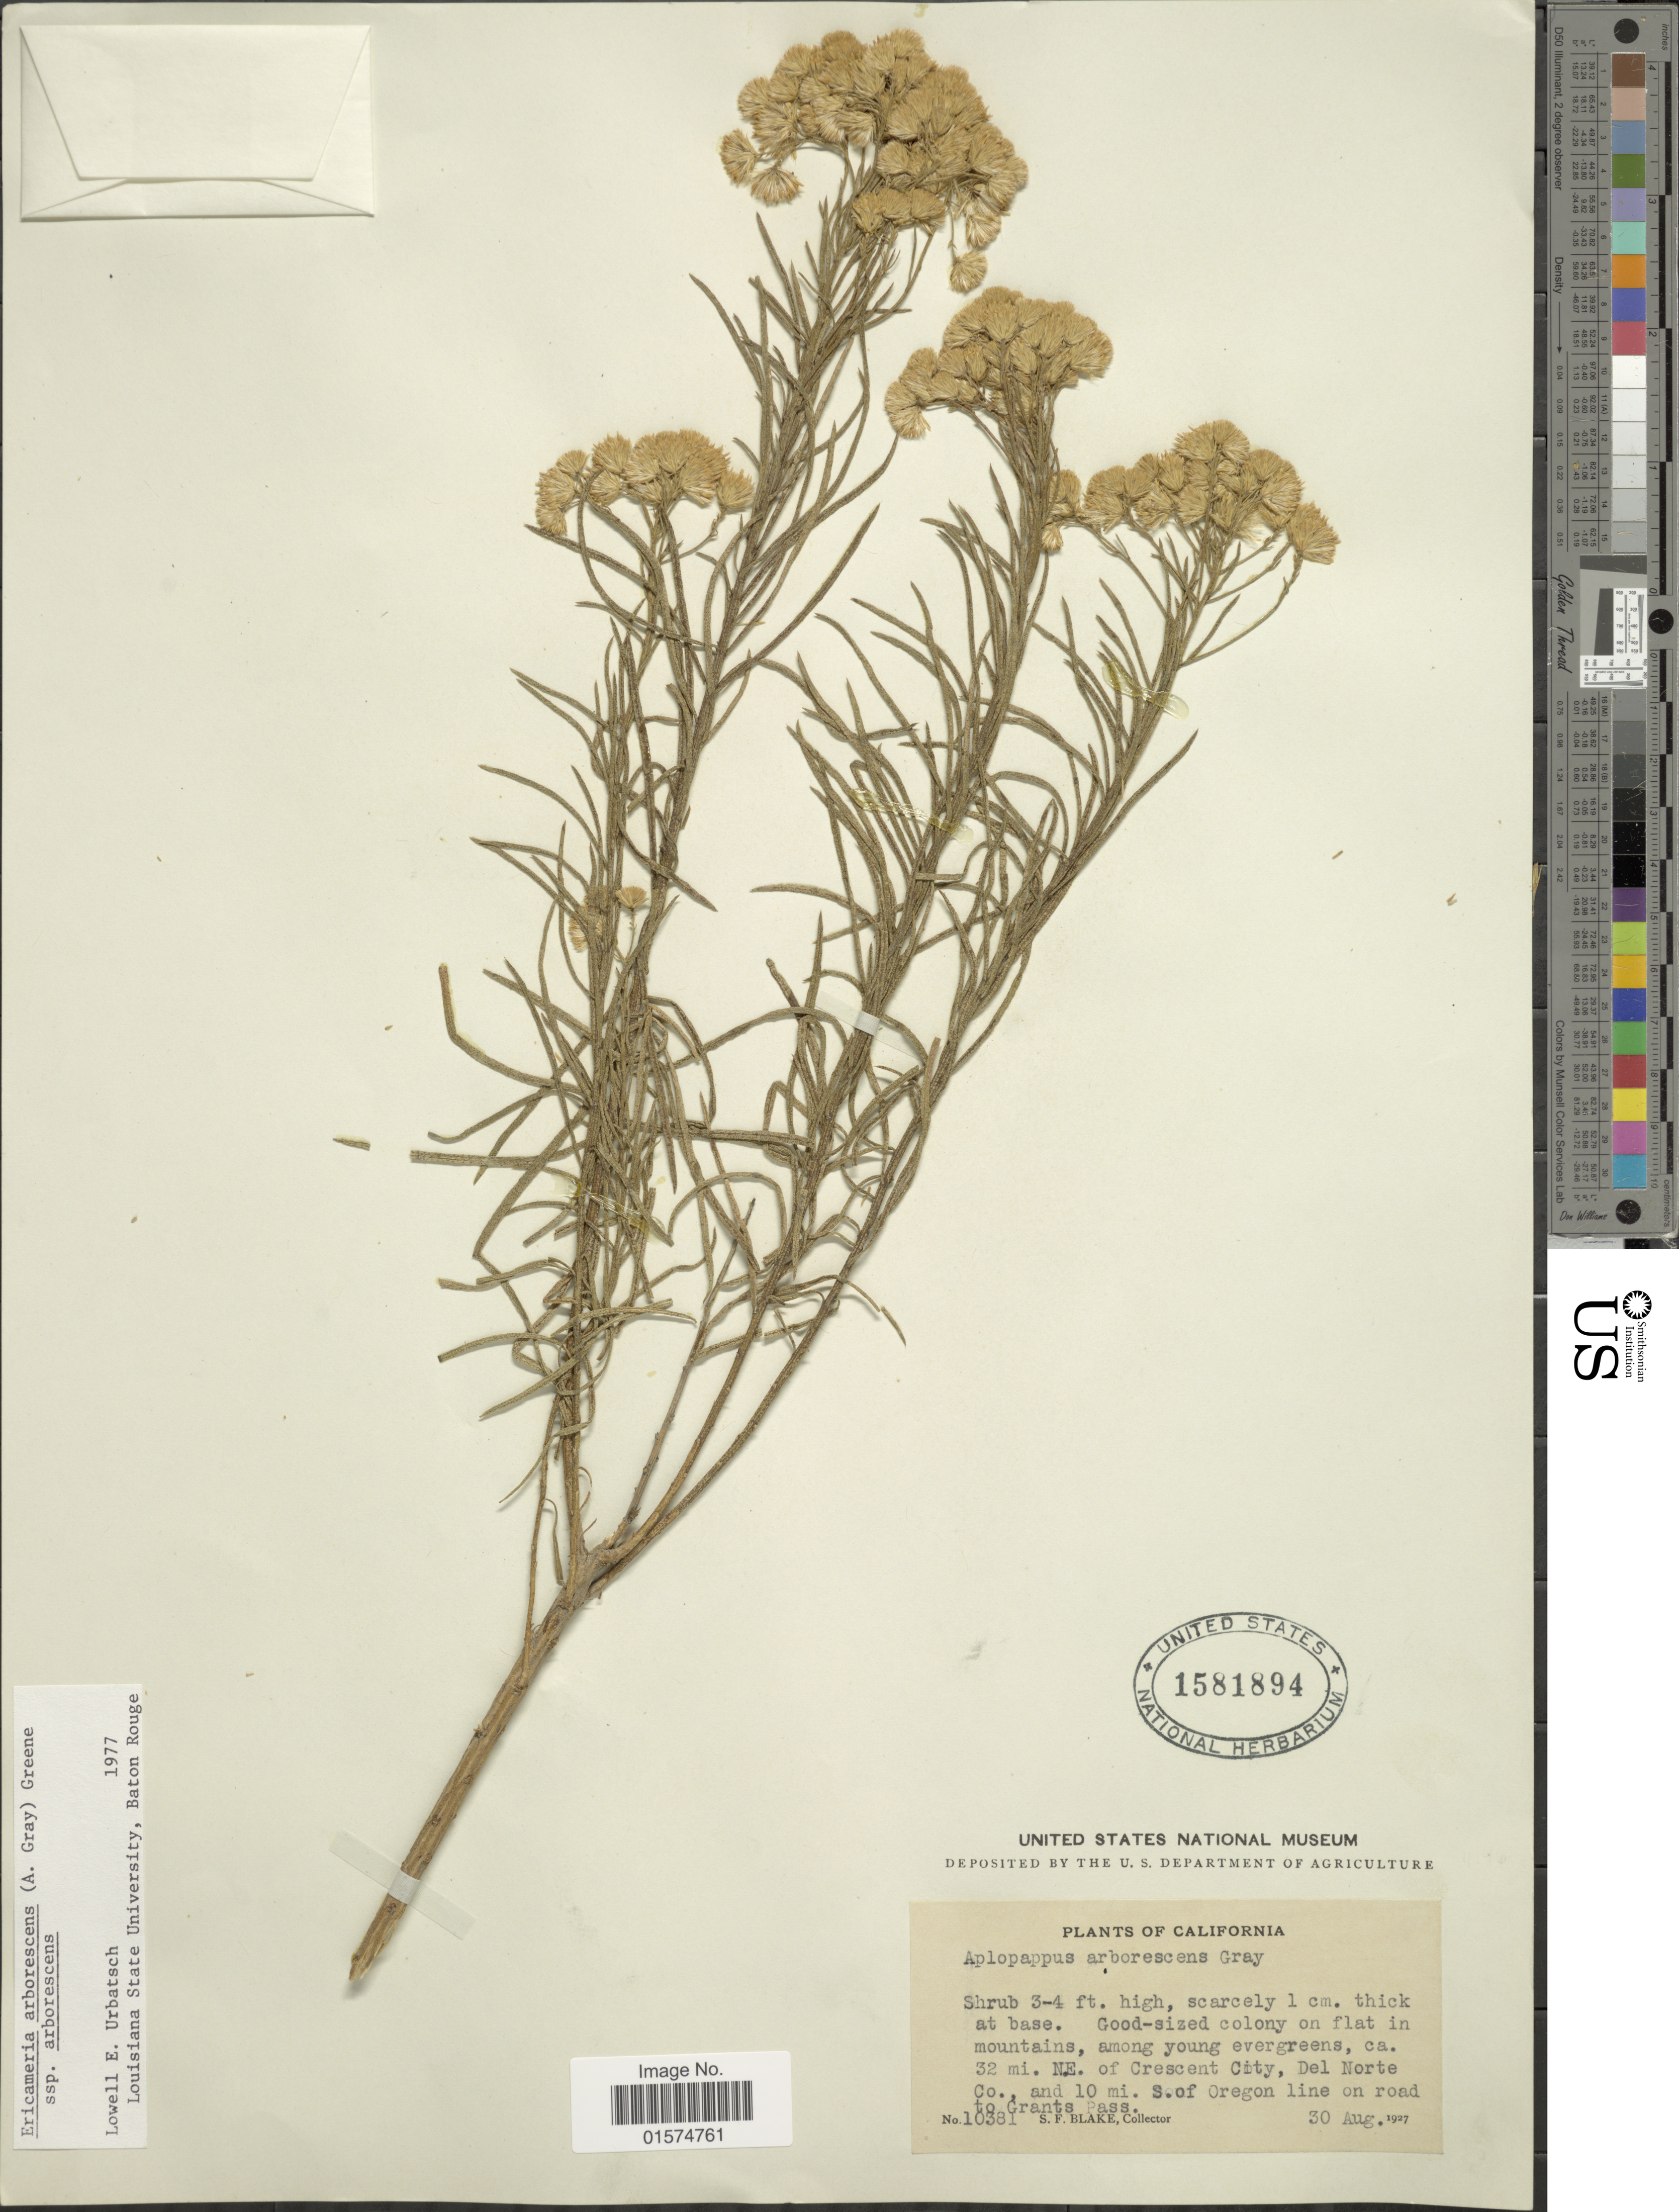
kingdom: Plantae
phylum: Tracheophyta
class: Magnoliopsida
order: Asterales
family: Asteraceae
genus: Ericameria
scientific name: Ericameria arborescens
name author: (A. Gray) Greene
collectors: S. Blake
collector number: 10381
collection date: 1927-08-30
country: United States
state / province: California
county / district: Del Norte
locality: Ca 32 mi. N.E. of Crescent City, Del Norte Co., and 10 mi. S. of Oregon line on road to Grants Pass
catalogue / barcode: US 1581894